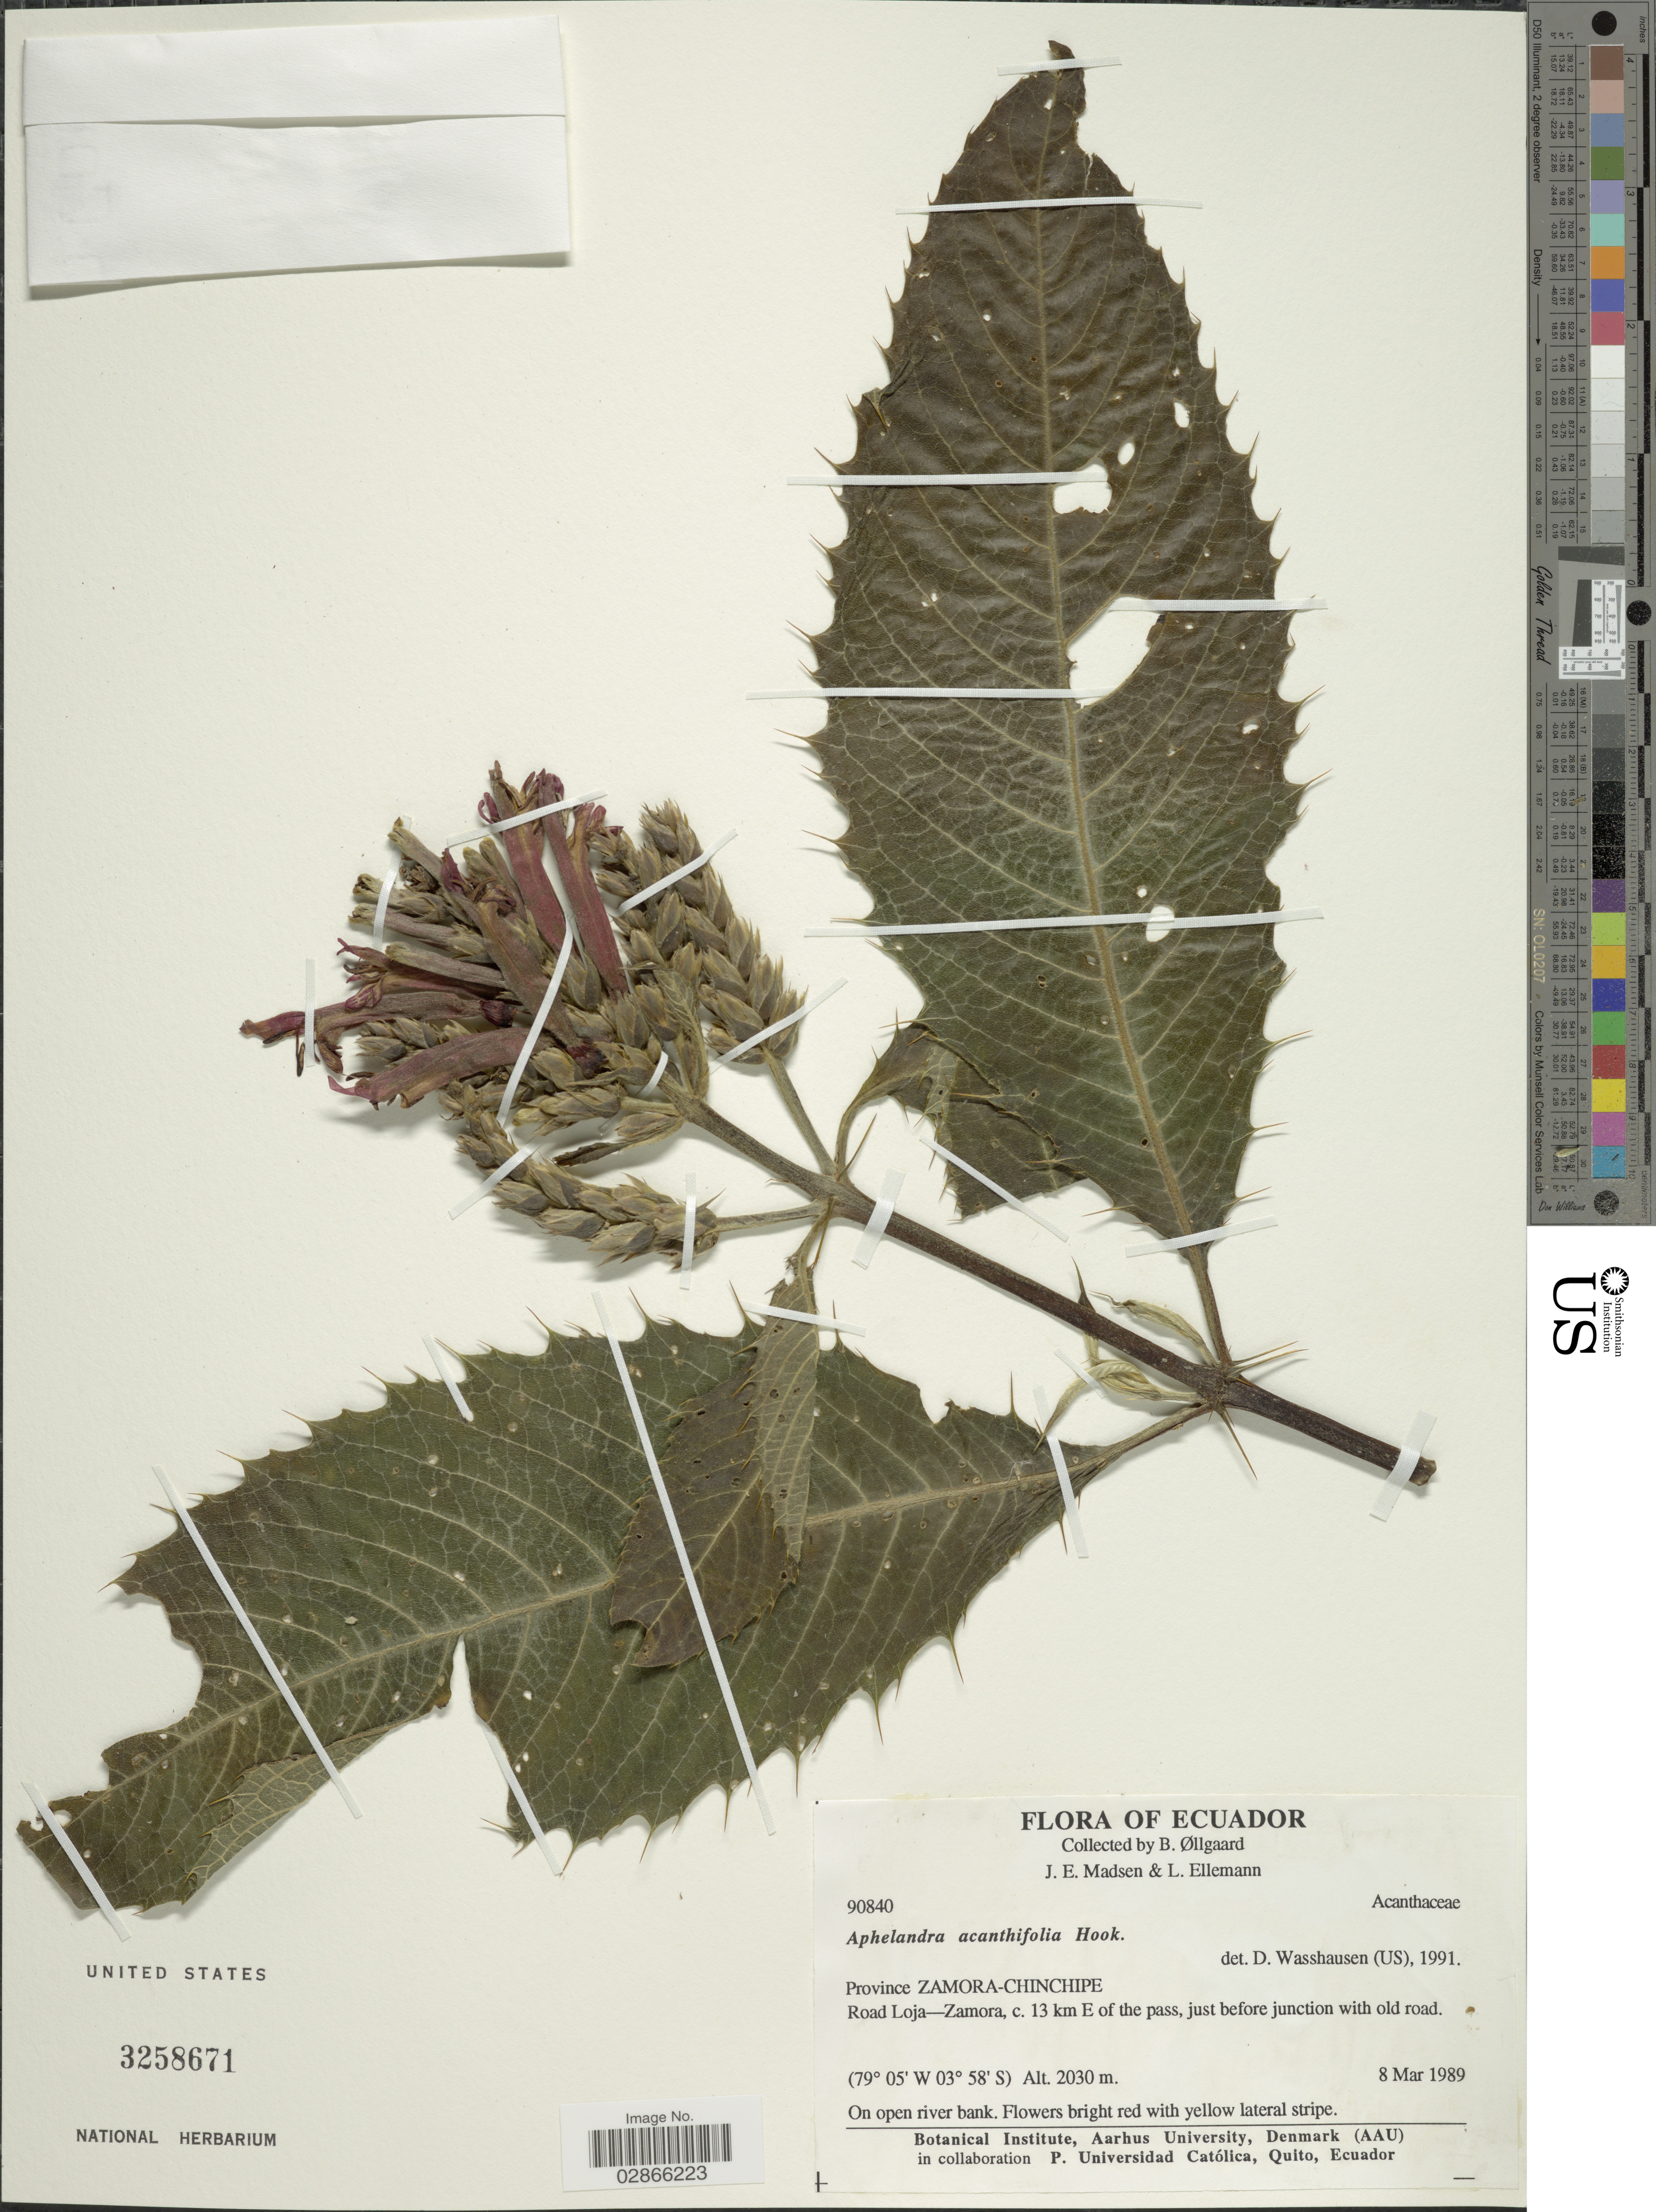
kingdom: Plantae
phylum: Tracheophyta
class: Magnoliopsida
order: Lamiales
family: Acanthaceae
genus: Aphelandra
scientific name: Aphelandra acanthifolia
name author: Hook.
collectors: B. Øllgaard, J. E. Madsen & L. Ellemann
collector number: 90840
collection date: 1989-03-08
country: Ecuador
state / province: Zamora-Chinchipe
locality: Road Loja-Zamora, c. 13 km E of the pass, just before junction with old road.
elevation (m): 2030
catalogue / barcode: US 3258671